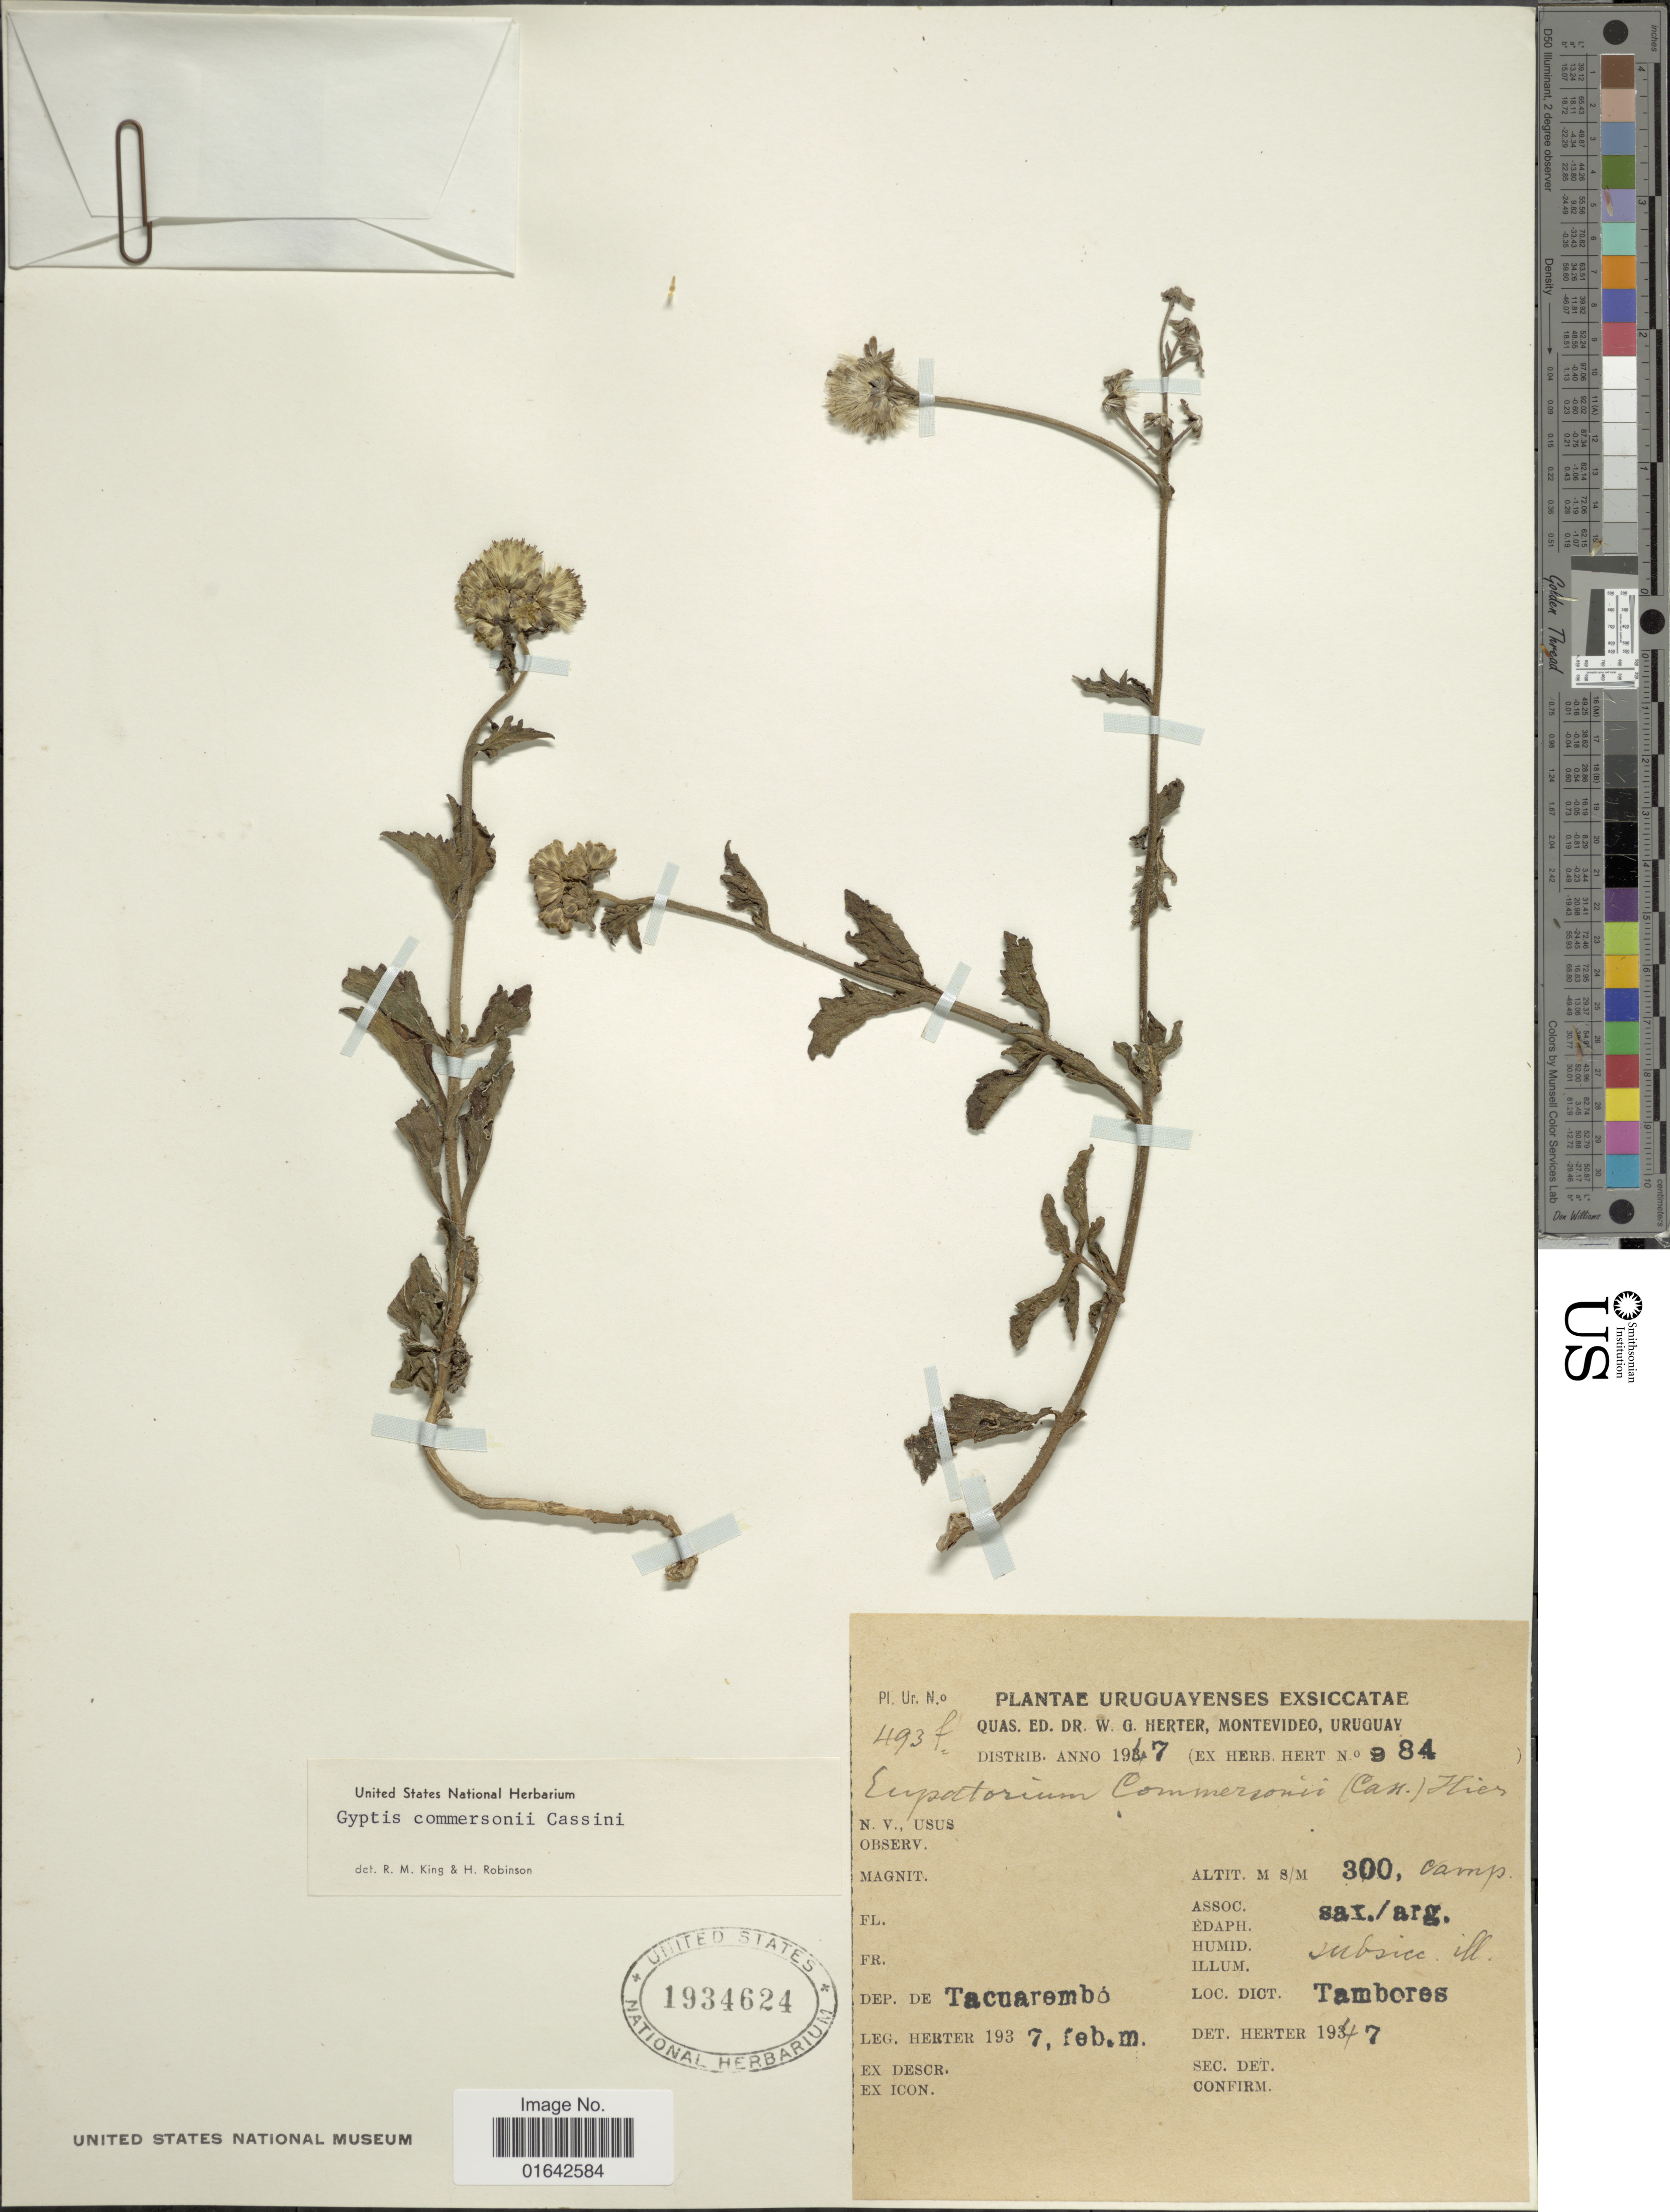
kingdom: Plantae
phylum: Tracheophyta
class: Magnoliopsida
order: Asterales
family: Asteraceae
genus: Gyptis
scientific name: Gyptis commersonii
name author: Cass.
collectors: W. G. Herter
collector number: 984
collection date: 1937-02-07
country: Uruguay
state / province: Montevideo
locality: Dep. De Tacuarembo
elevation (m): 300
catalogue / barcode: US 1934624